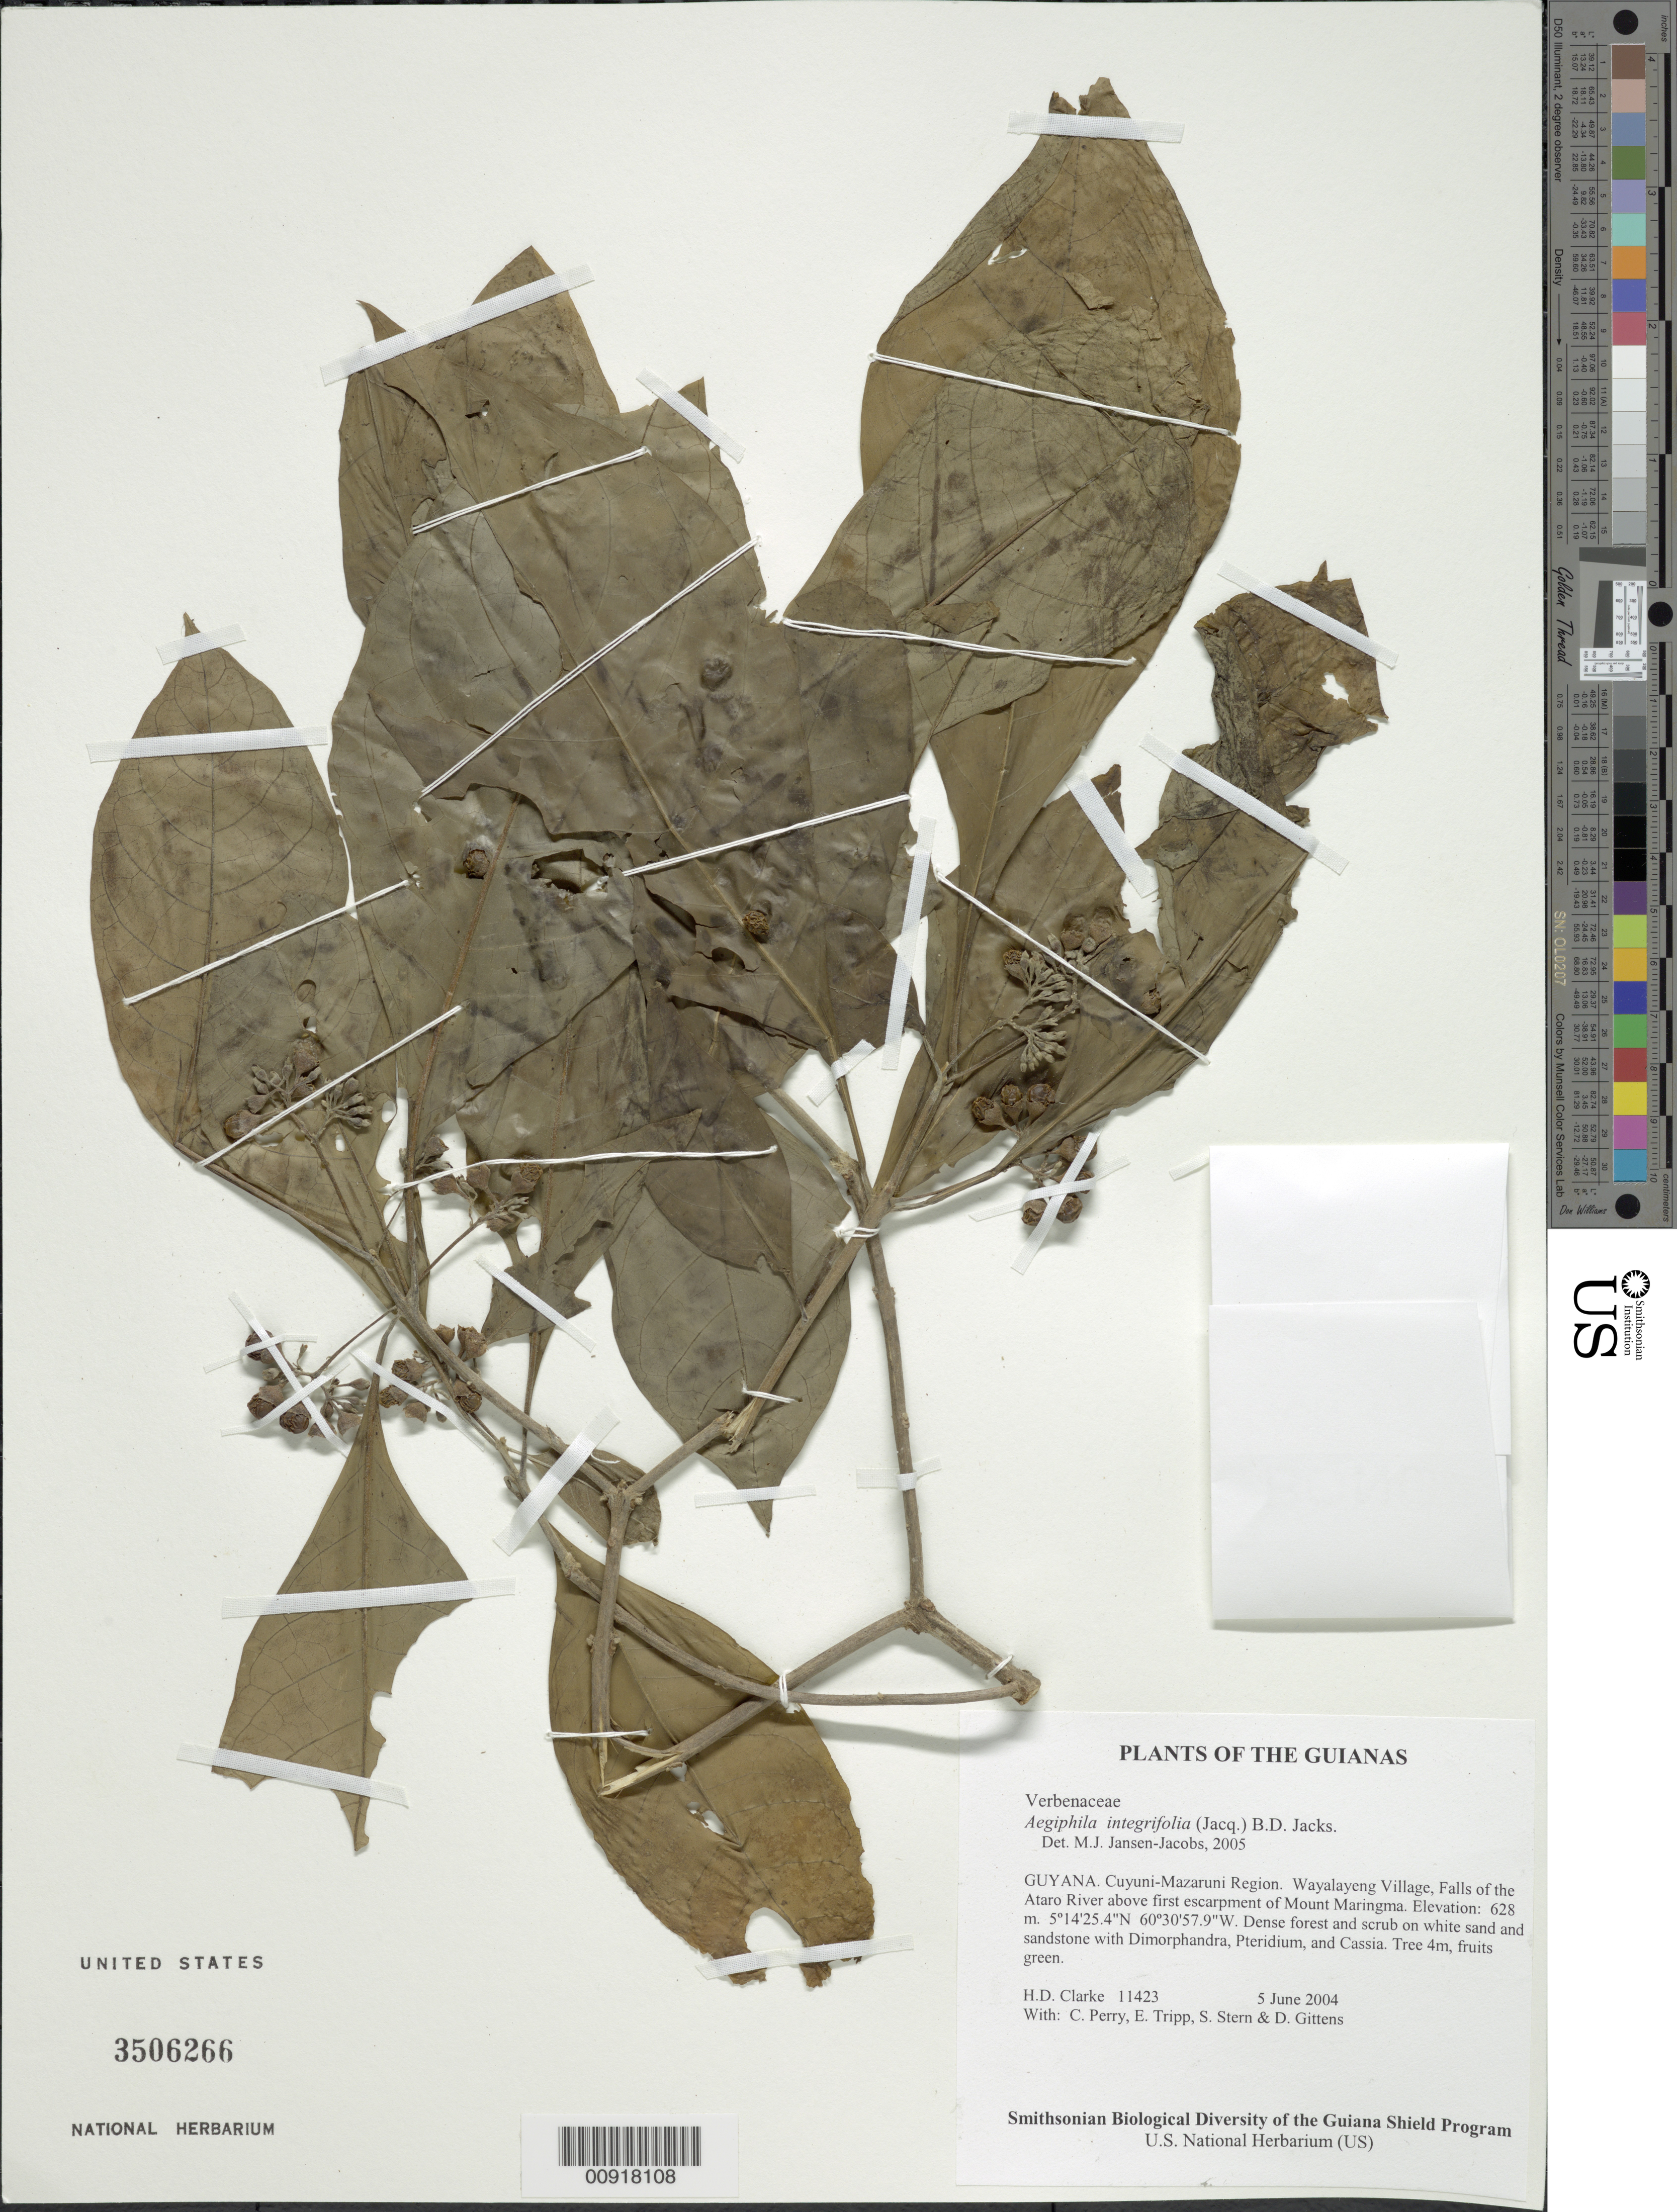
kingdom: Plantae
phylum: Tracheophyta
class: Magnoliopsida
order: Lamiales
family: Lamiaceae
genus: Aegiphila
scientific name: Aegiphila integrifolia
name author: (Jacq.) B.D. Jacks.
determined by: Jansen-Jacobs, M. J., (U), Nationaal Herbarium Nederland, Utrecht University branch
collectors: H. D. Clarke, C. Perry, E. Tripp, S. R. Stern & D. Gittens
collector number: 11423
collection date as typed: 5 June 2004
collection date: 2004-06-05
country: Guyana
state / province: Cuyuni-Mazaruni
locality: Wayalayeng Village, Falls of the Ataro River above first escarpment of Mount Maringma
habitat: Dense forest and scrub on white sand and sandstone with Dimorphandra, Pteridium, and Cassia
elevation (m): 628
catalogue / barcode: US 3506266